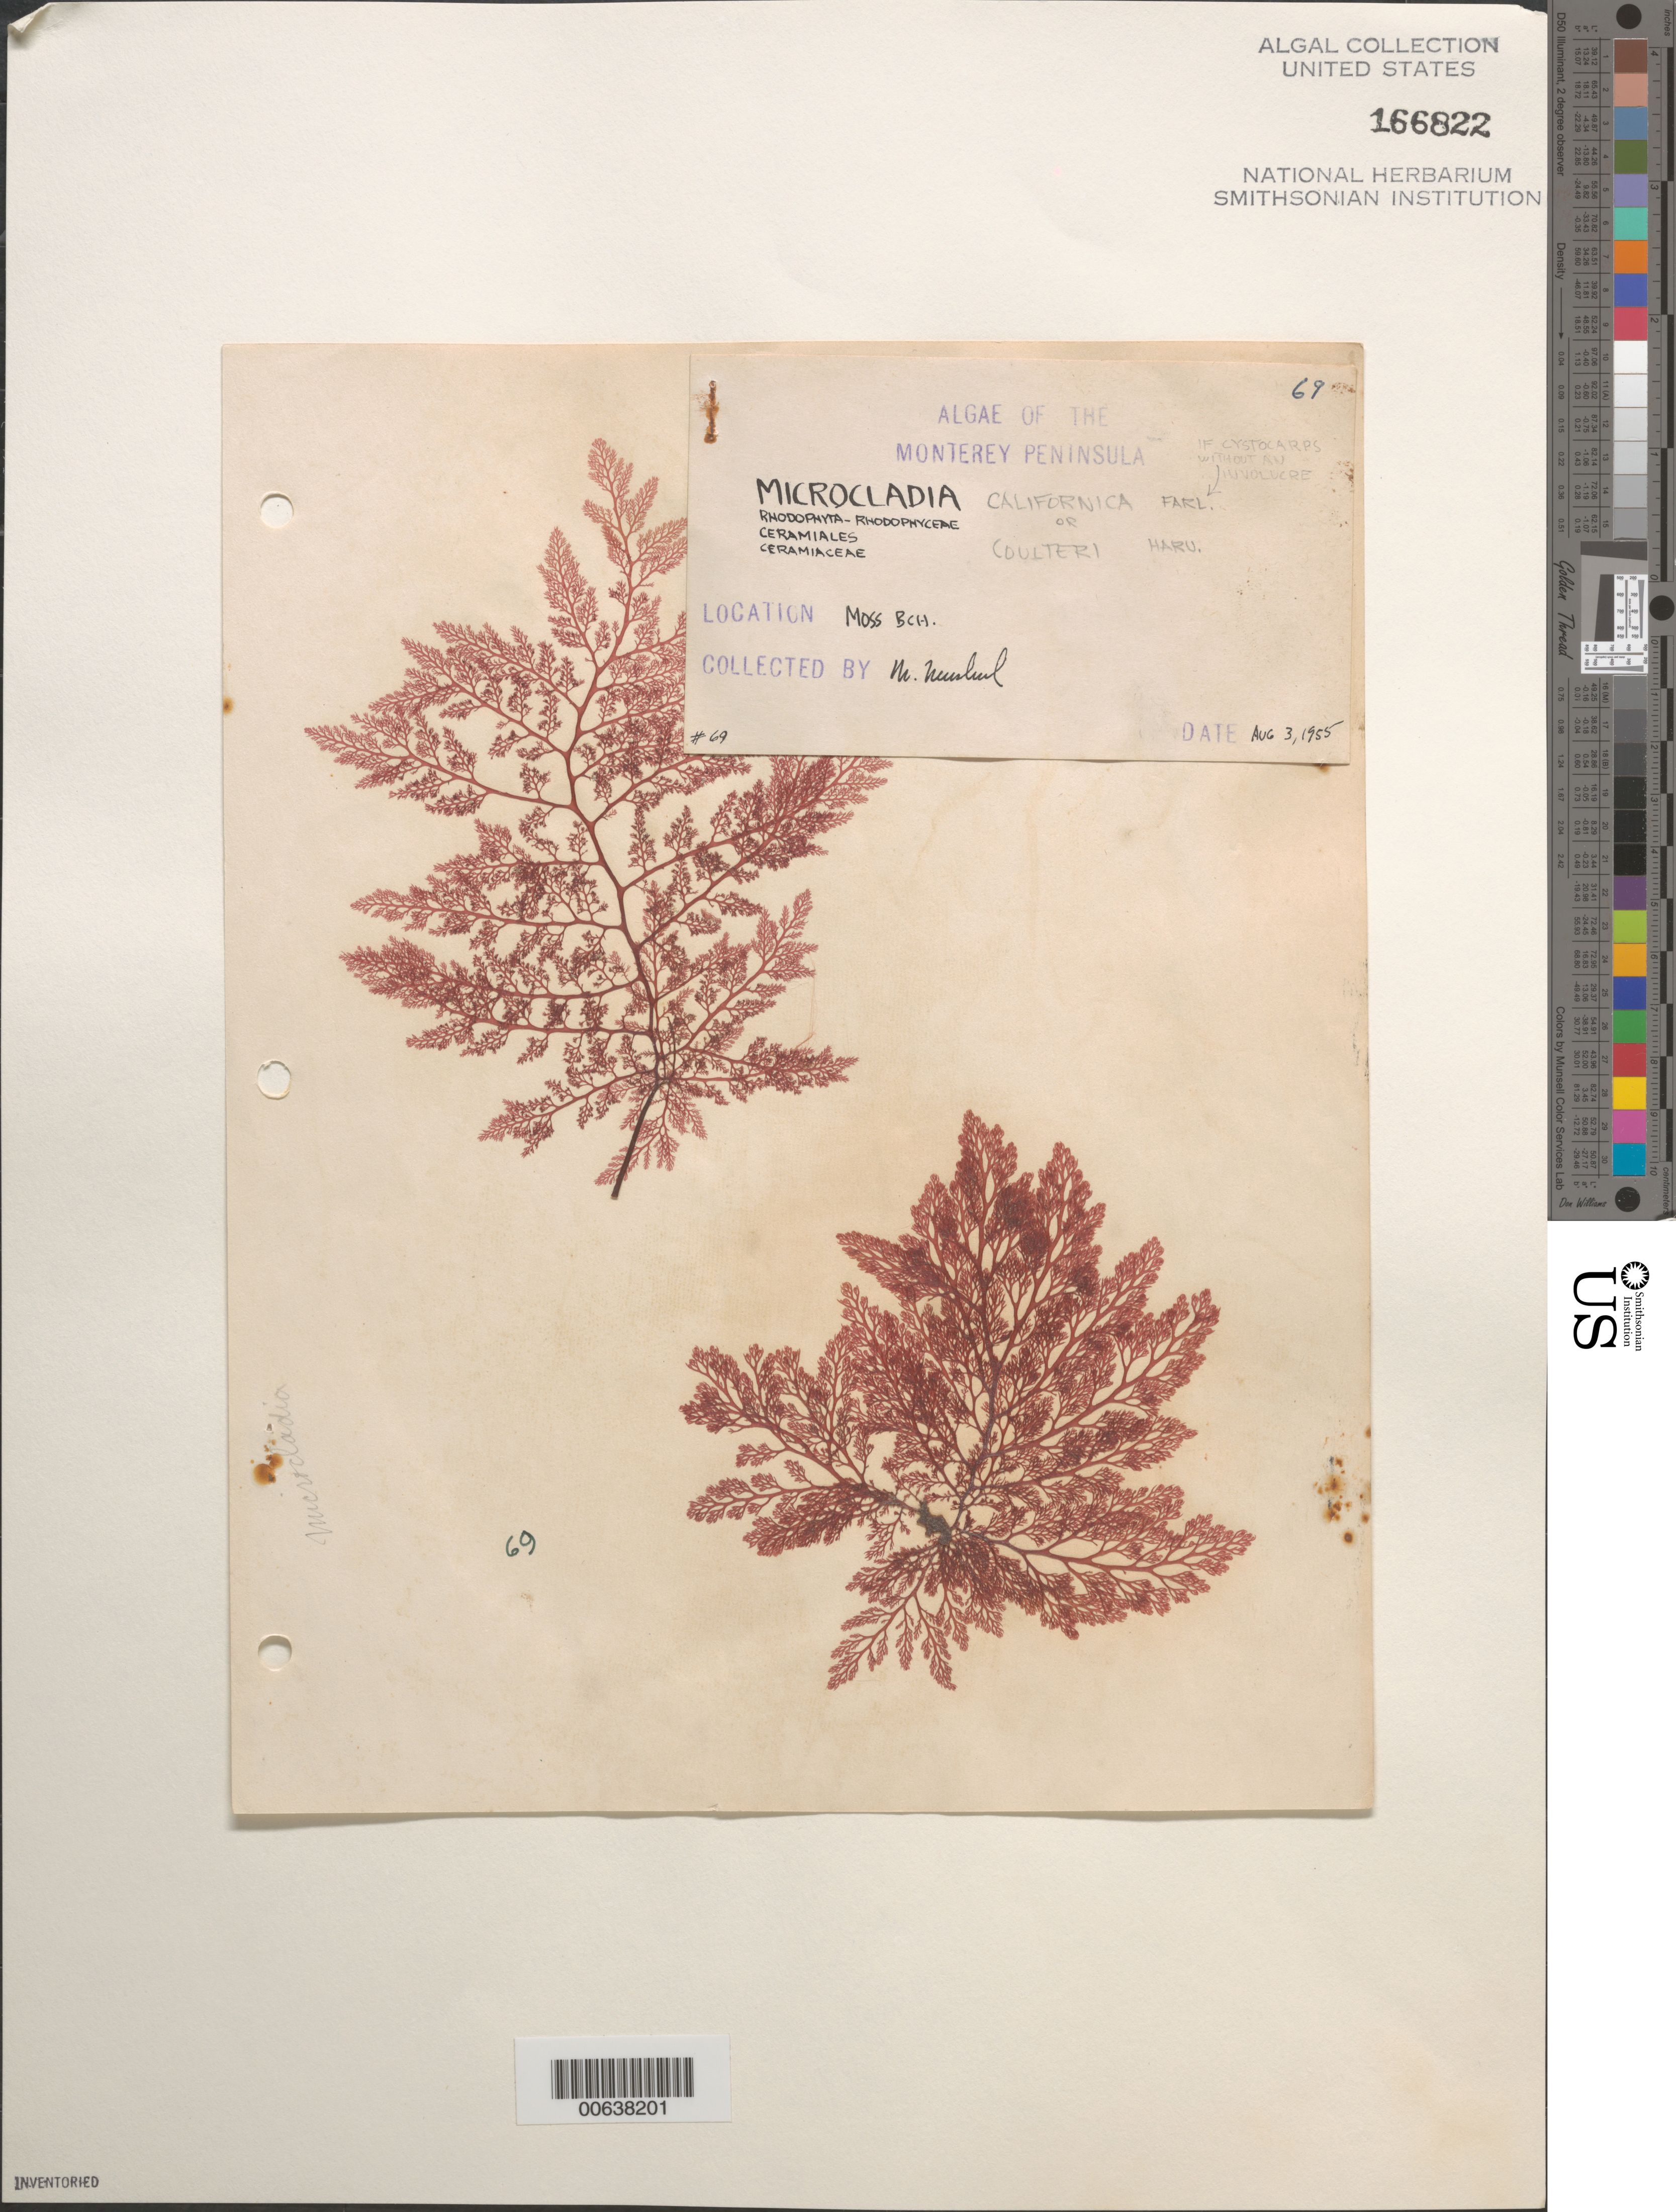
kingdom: Plantae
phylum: Rhodophyta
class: Florideophyceae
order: Ceramiales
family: Ceramiaceae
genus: Campylaephora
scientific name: Campylaephora californica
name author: (Farl.) T.O. Cho in T.O. Cho et al.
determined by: Algae name updating Project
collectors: M. Neushul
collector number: Neushul 69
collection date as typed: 03 Aug 1955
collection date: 1955-08-03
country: United States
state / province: California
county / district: Monterey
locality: Moss Beach, Monterey Peninsula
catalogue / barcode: US 166822